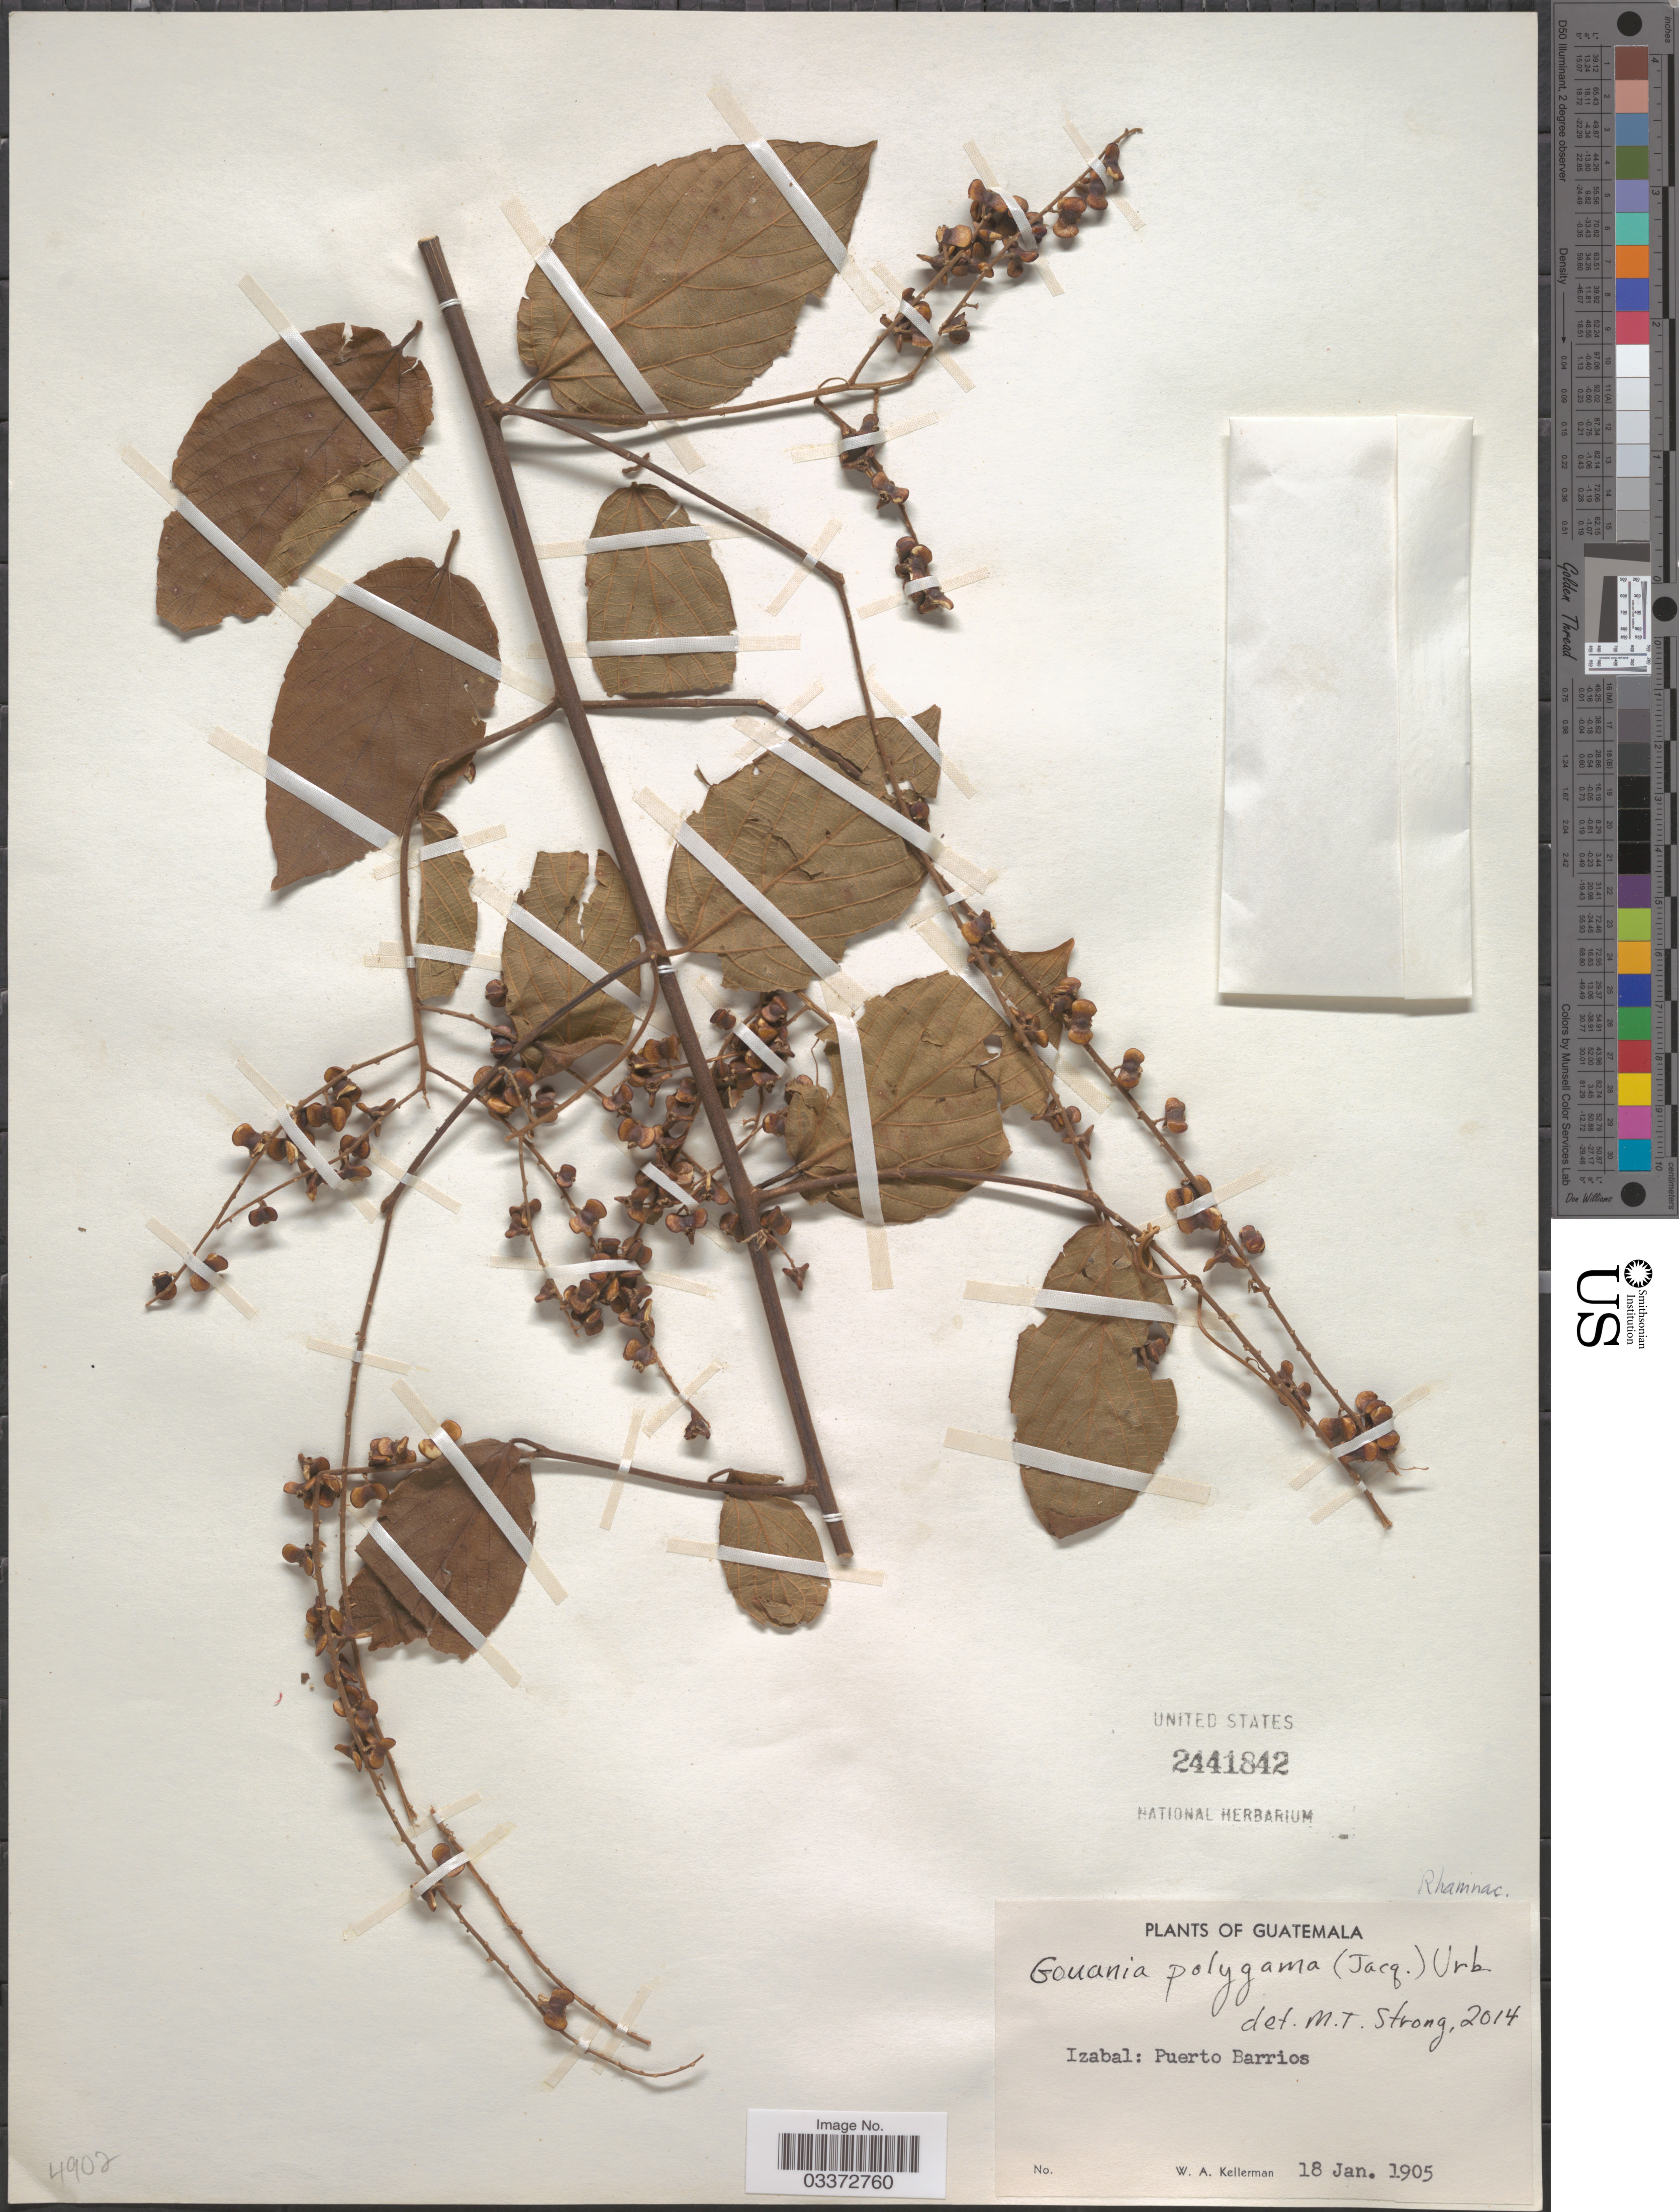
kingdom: Plantae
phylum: Tracheophyta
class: Magnoliopsida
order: Rosales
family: Rhamnaceae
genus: Gouania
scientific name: Gouania polygama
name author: (Jacq.) Urb.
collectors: W. Kellerman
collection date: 1905-01-18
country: Guatemala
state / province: Izabal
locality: Puerto Barrios.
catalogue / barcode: US 2441842